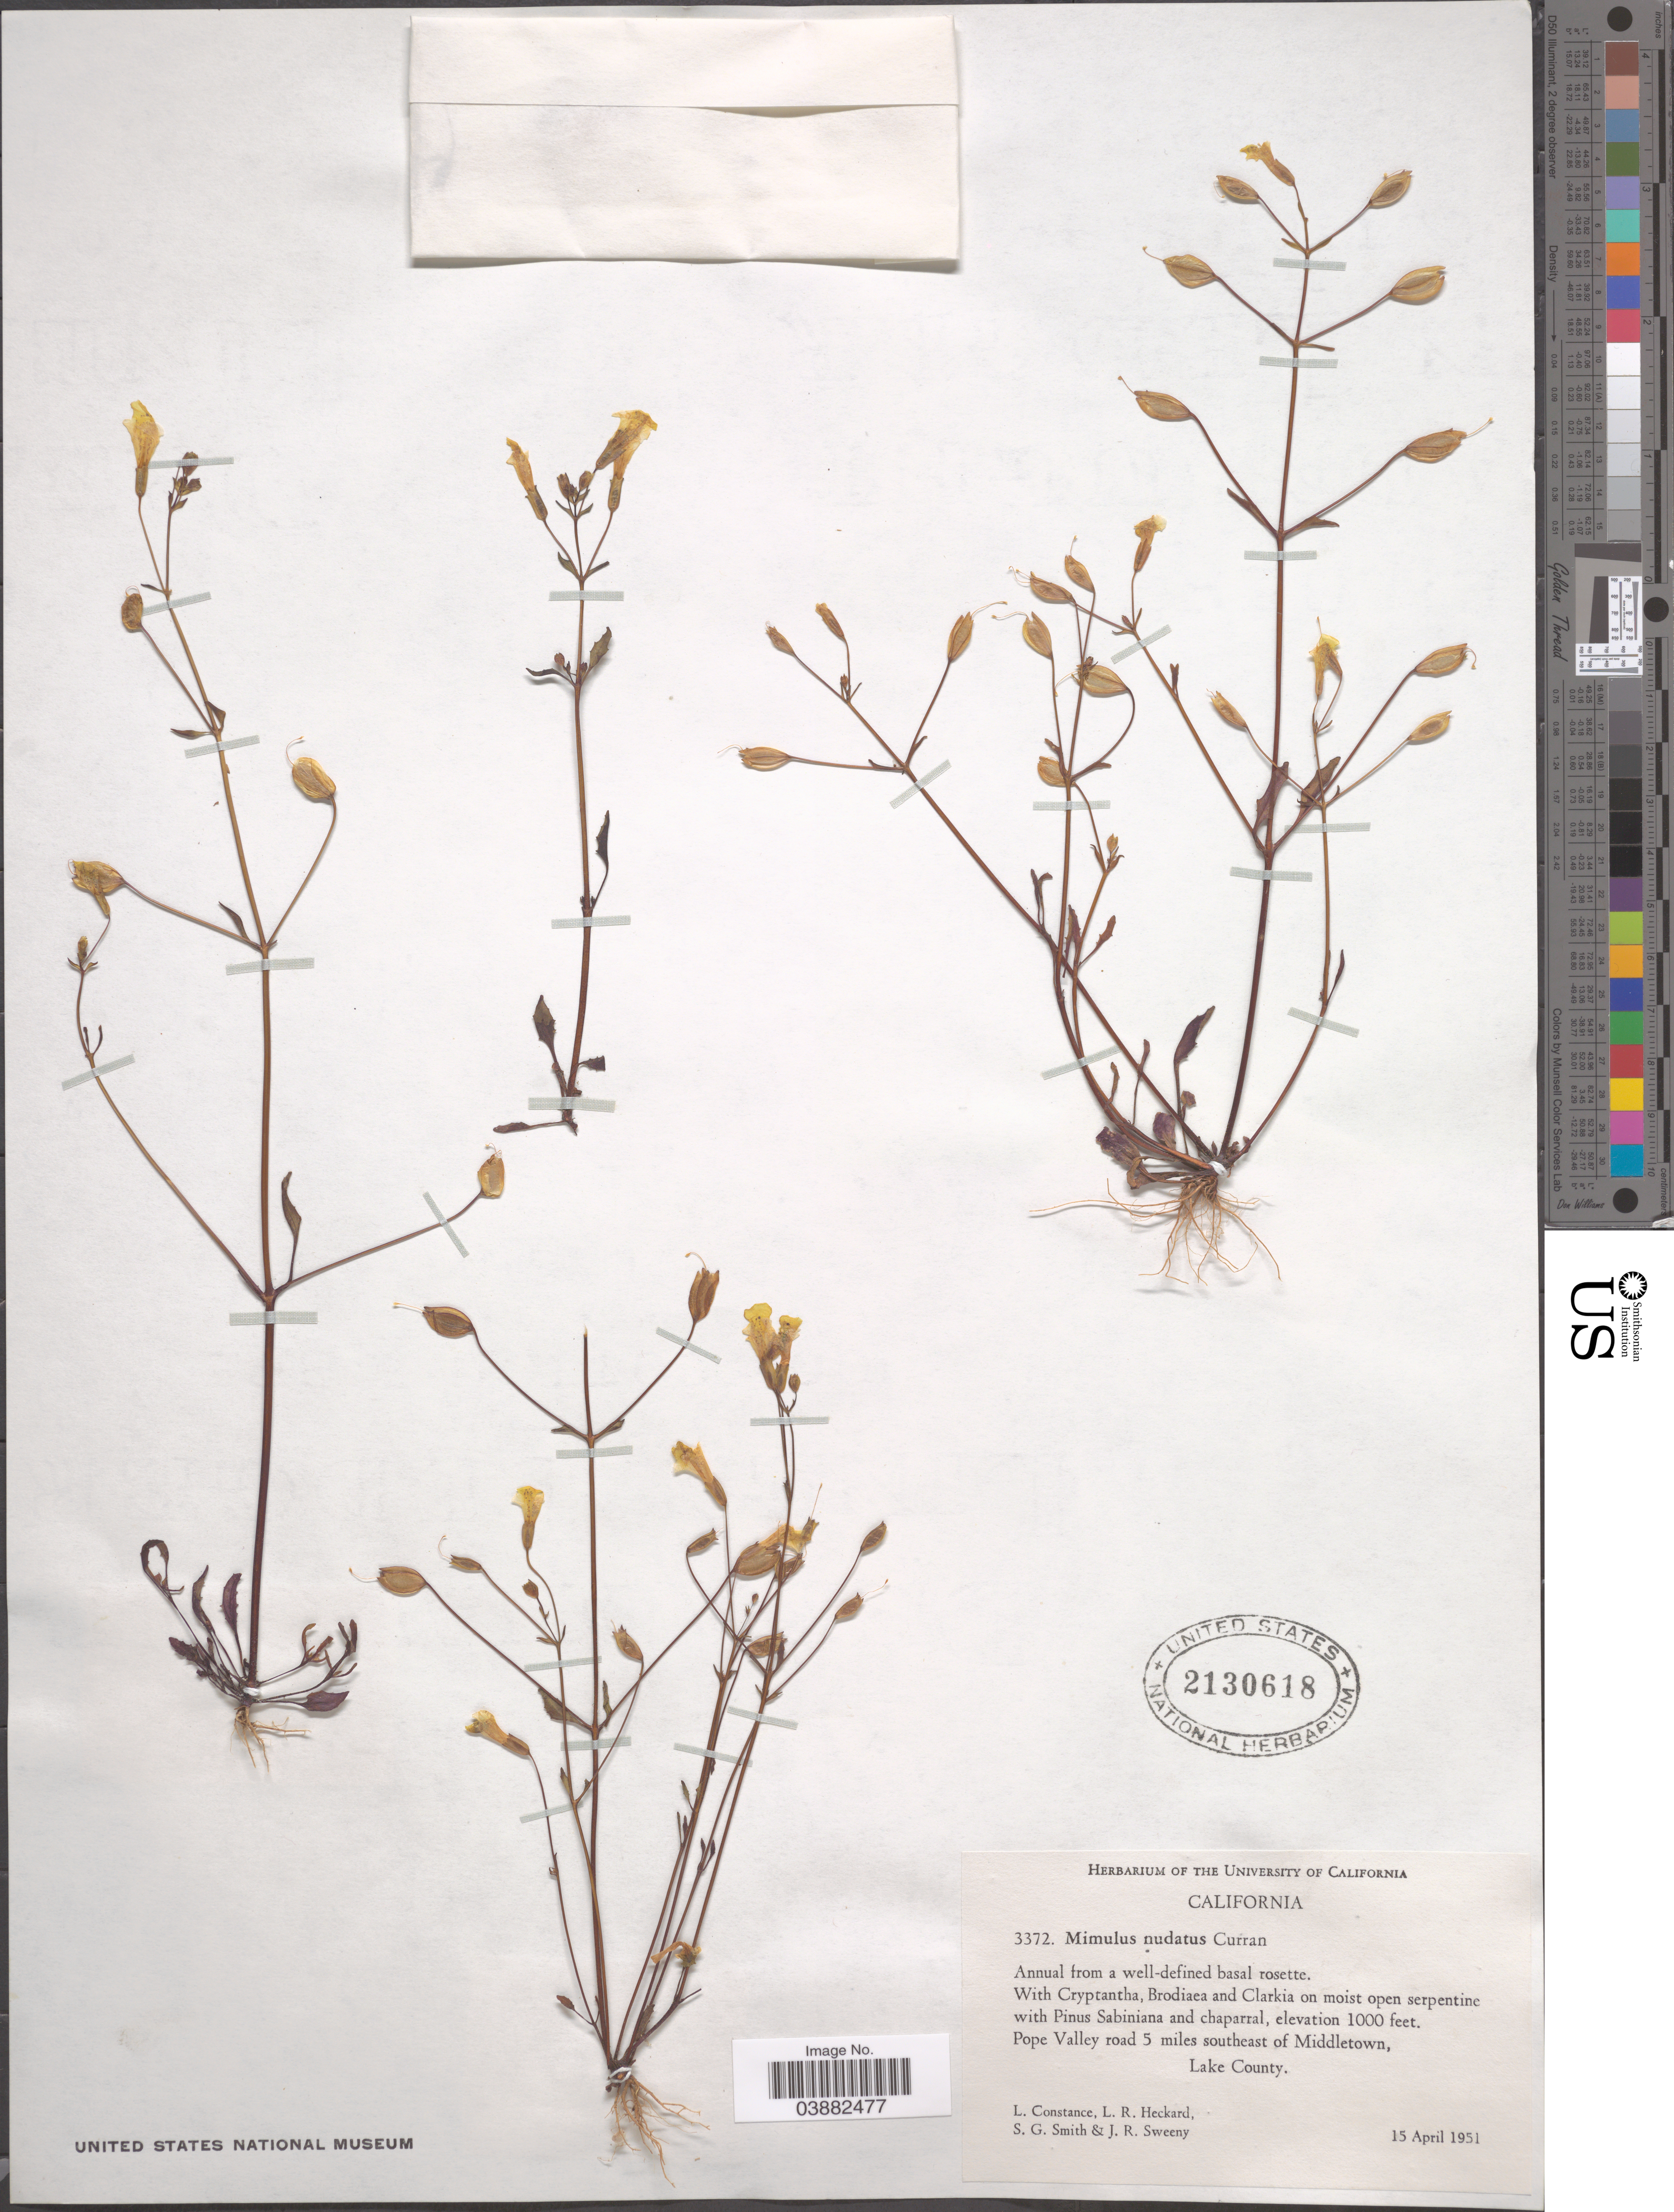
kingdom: Plantae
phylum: Tracheophyta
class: Magnoliopsida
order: Lamiales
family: Phrymaceae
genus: Mimulus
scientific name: Mimulus nudatus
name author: Curran ex Greene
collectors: L. Constance, L. R. Heckard, S. G. Smith & J. Sweeny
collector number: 3372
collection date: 1951-04-15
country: United States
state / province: California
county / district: Lake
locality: Pope Valley road 5 miles southeast of Middletown, Lake County.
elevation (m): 305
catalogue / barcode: US 2130618